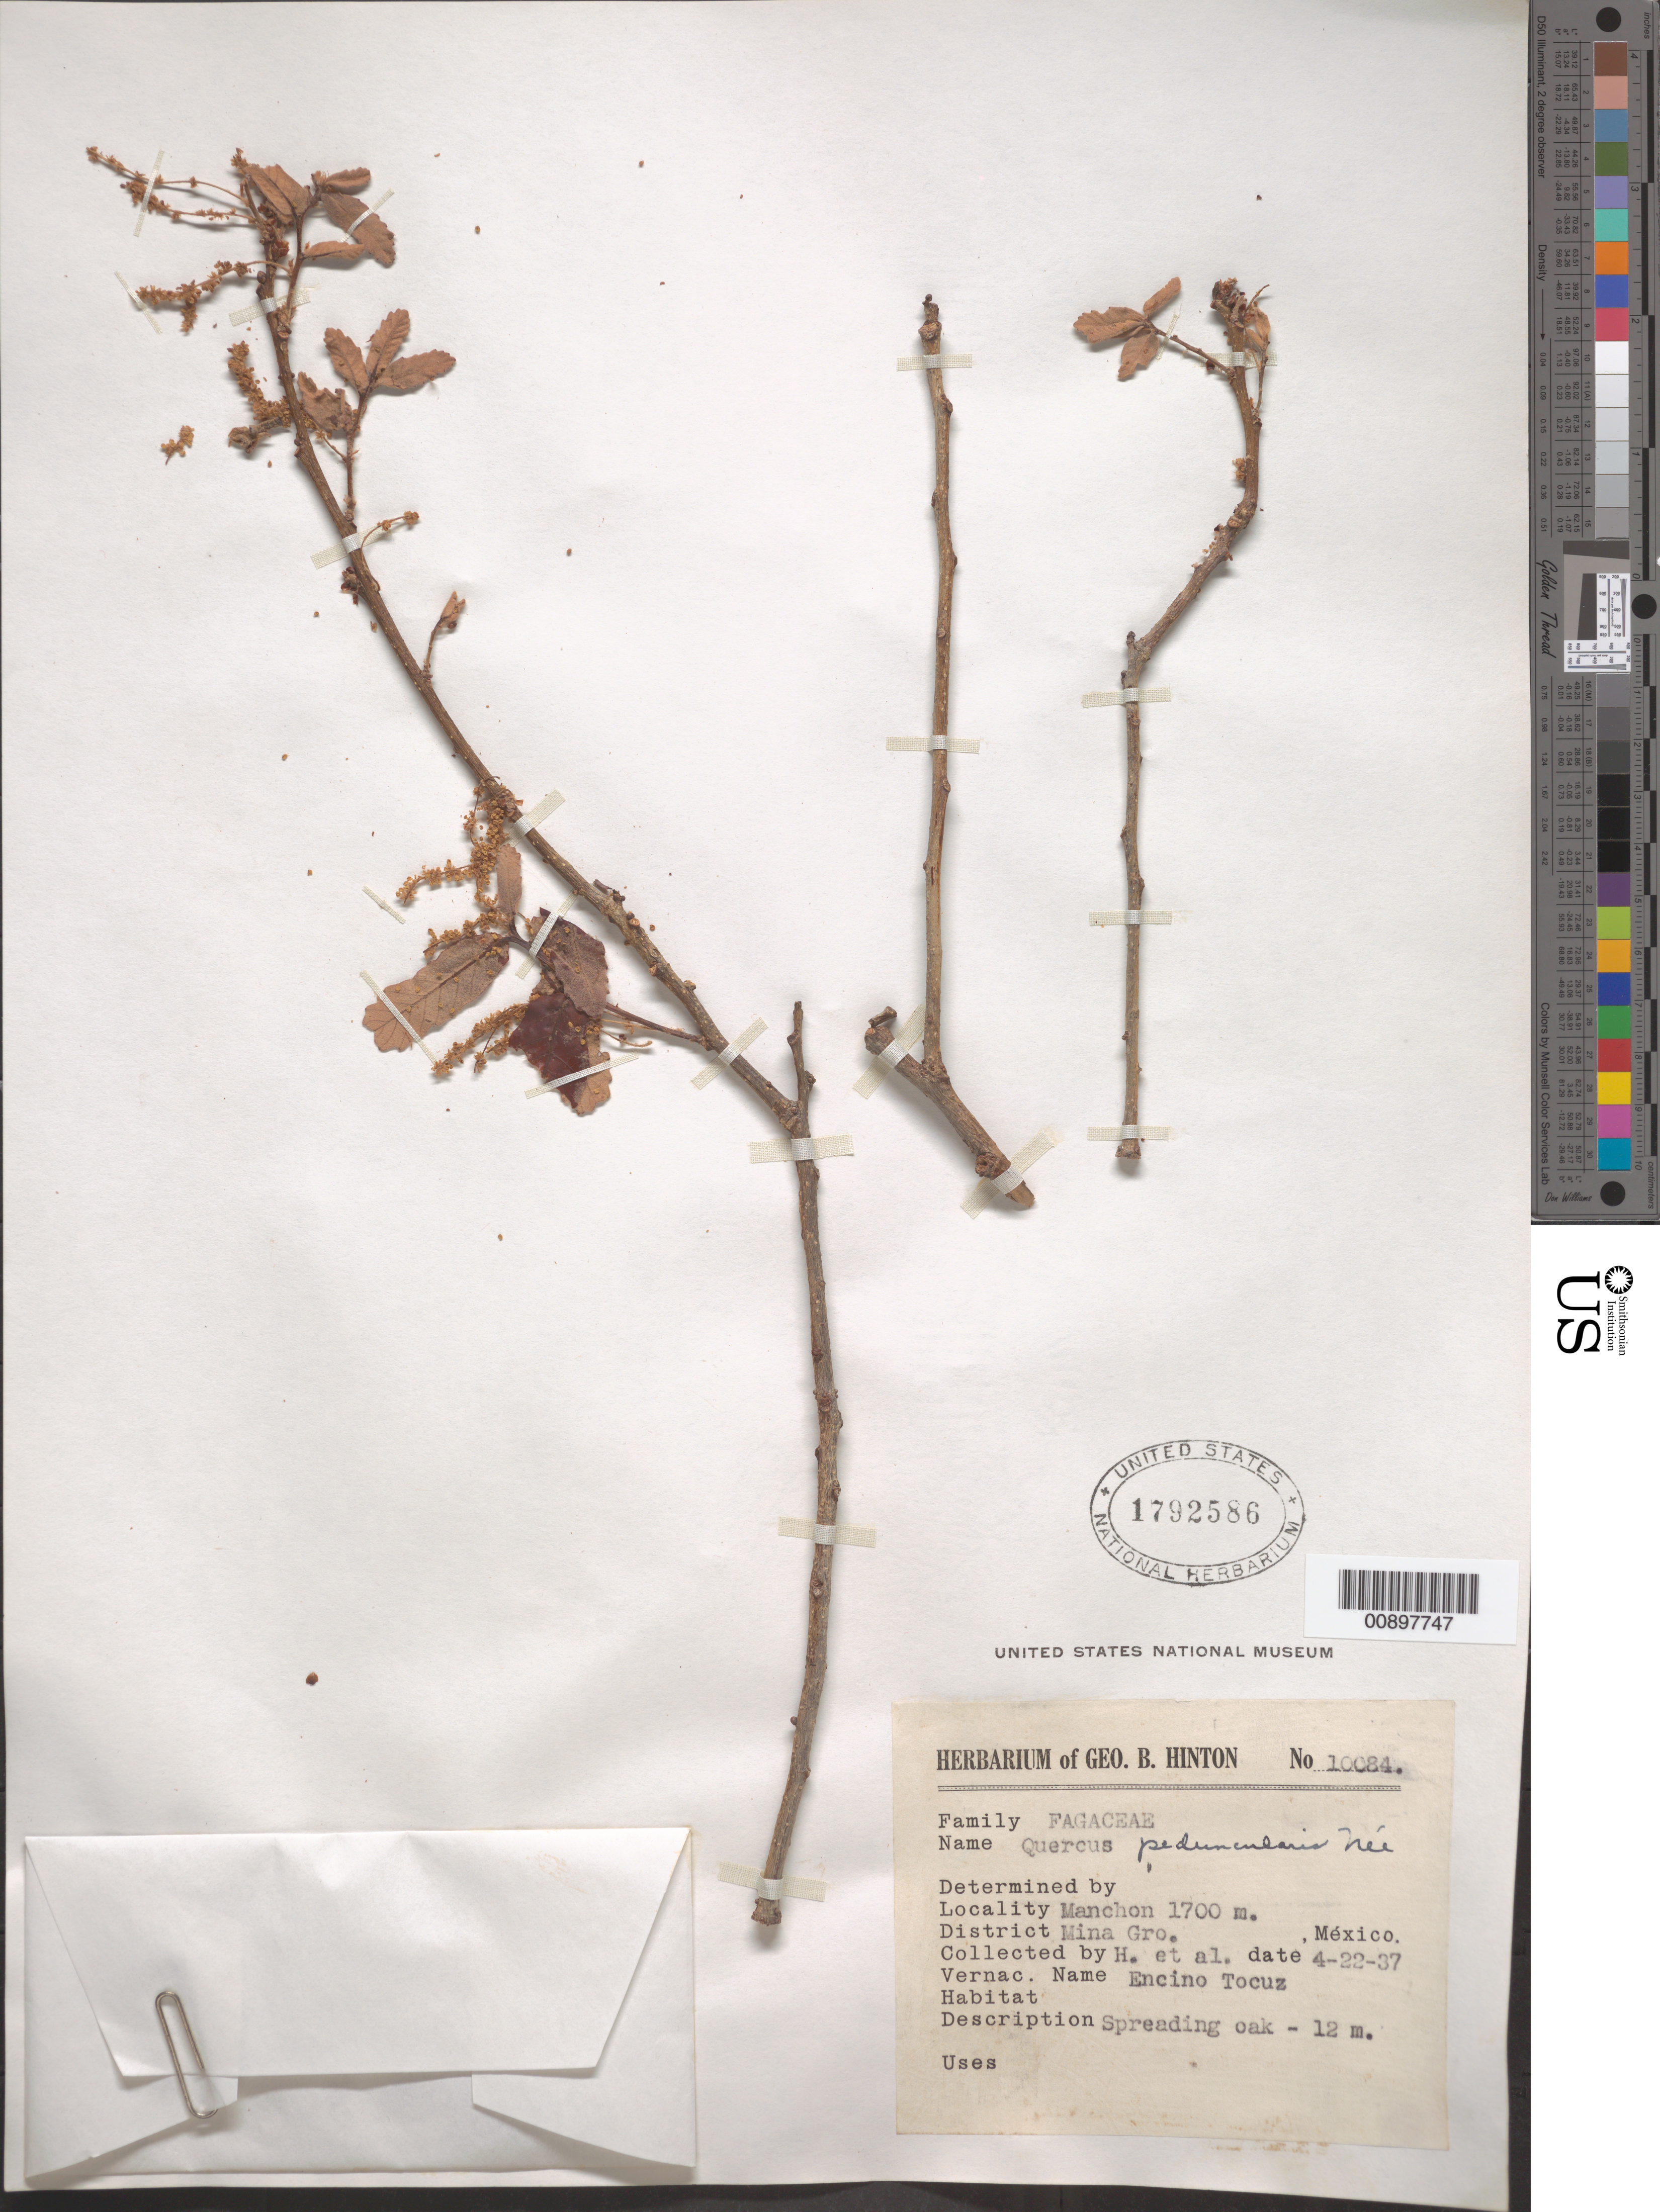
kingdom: Plantae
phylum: Tracheophyta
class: Magnoliopsida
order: Fagales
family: Fagaceae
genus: Quercus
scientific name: Quercus peduncularis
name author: Née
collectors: G. B. Hinton & et al.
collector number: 10084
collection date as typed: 22 Apr 1937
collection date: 1937-04-22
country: Mexico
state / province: Guerrero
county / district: Mina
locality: Manchon, District of Mina, State of Guerrero.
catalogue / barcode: US 1792586